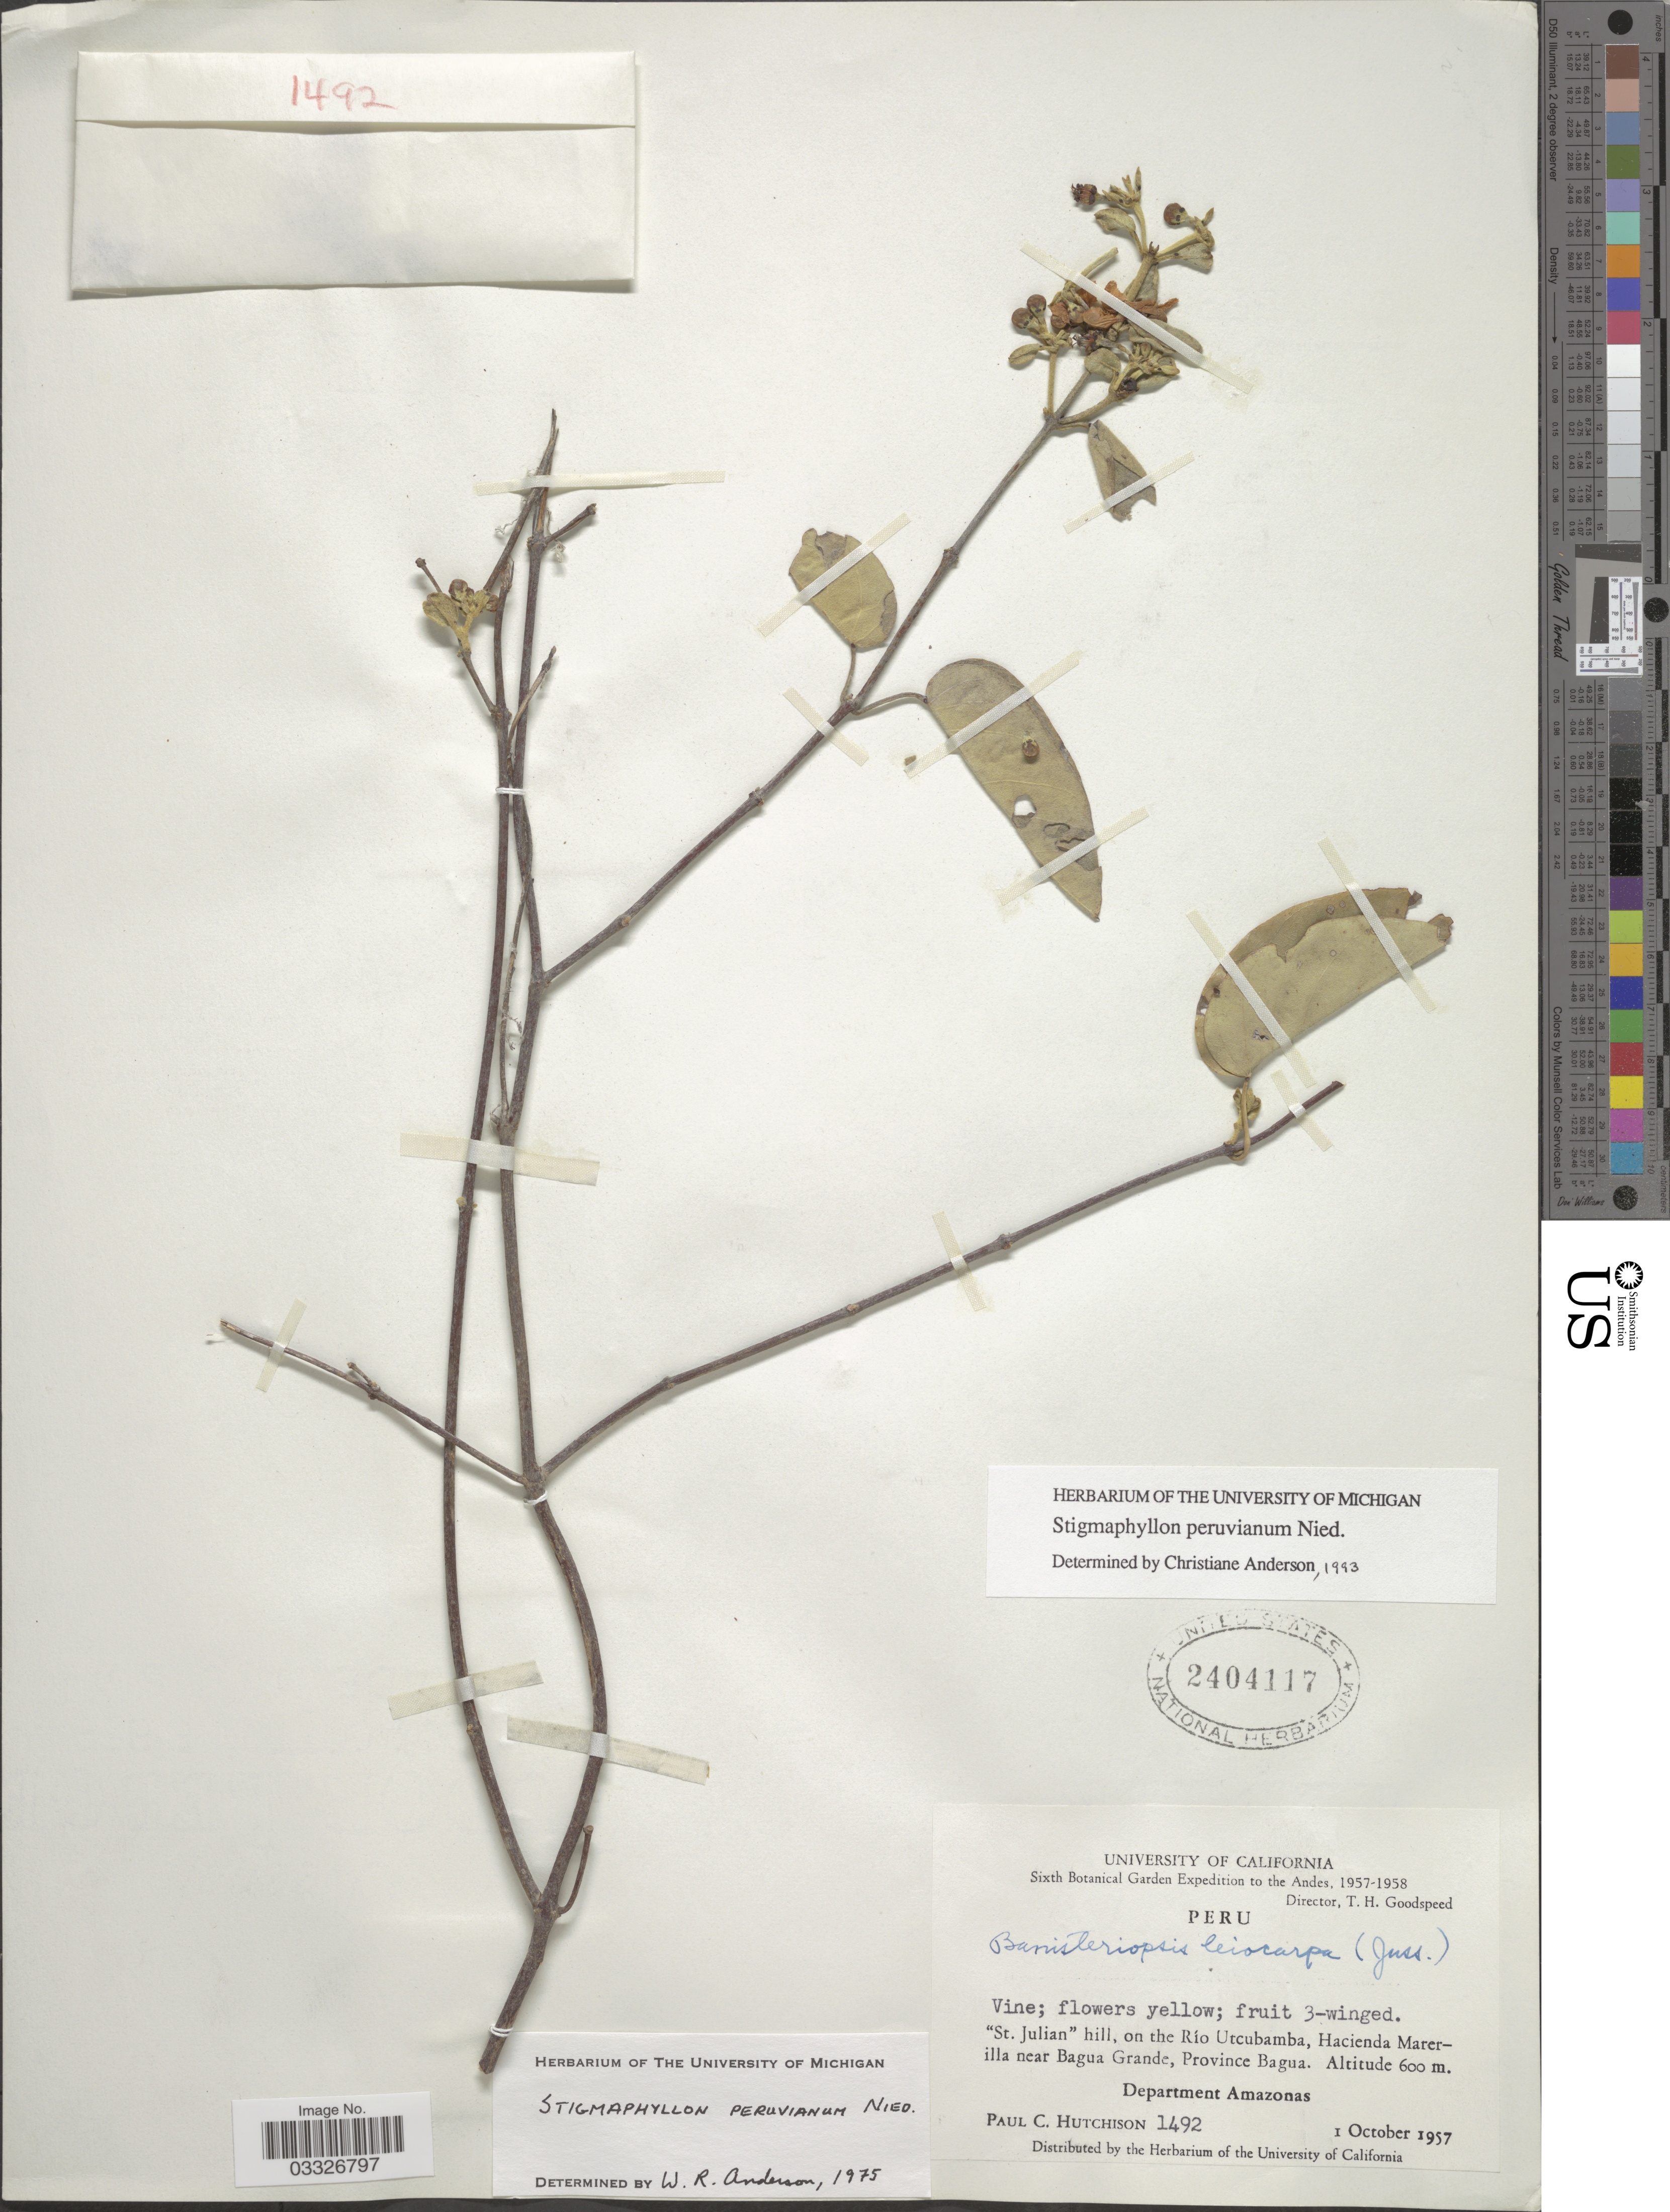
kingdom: Plantae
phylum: Tracheophyta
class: Magnoliopsida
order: Malpighiales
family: Malpighiaceae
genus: Stigmaphyllon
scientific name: Stigmaphyllon peruvianum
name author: Nied.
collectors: P. C. Hutchison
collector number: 1492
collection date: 1957-10-01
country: Peru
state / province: Amazonas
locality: Andes. "St. Julian" hill, on the Río Utcubamba, Hacienda Marerilla near Bagua Grande, Province Bagua. Department Amazonas.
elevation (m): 600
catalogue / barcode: US 2404117